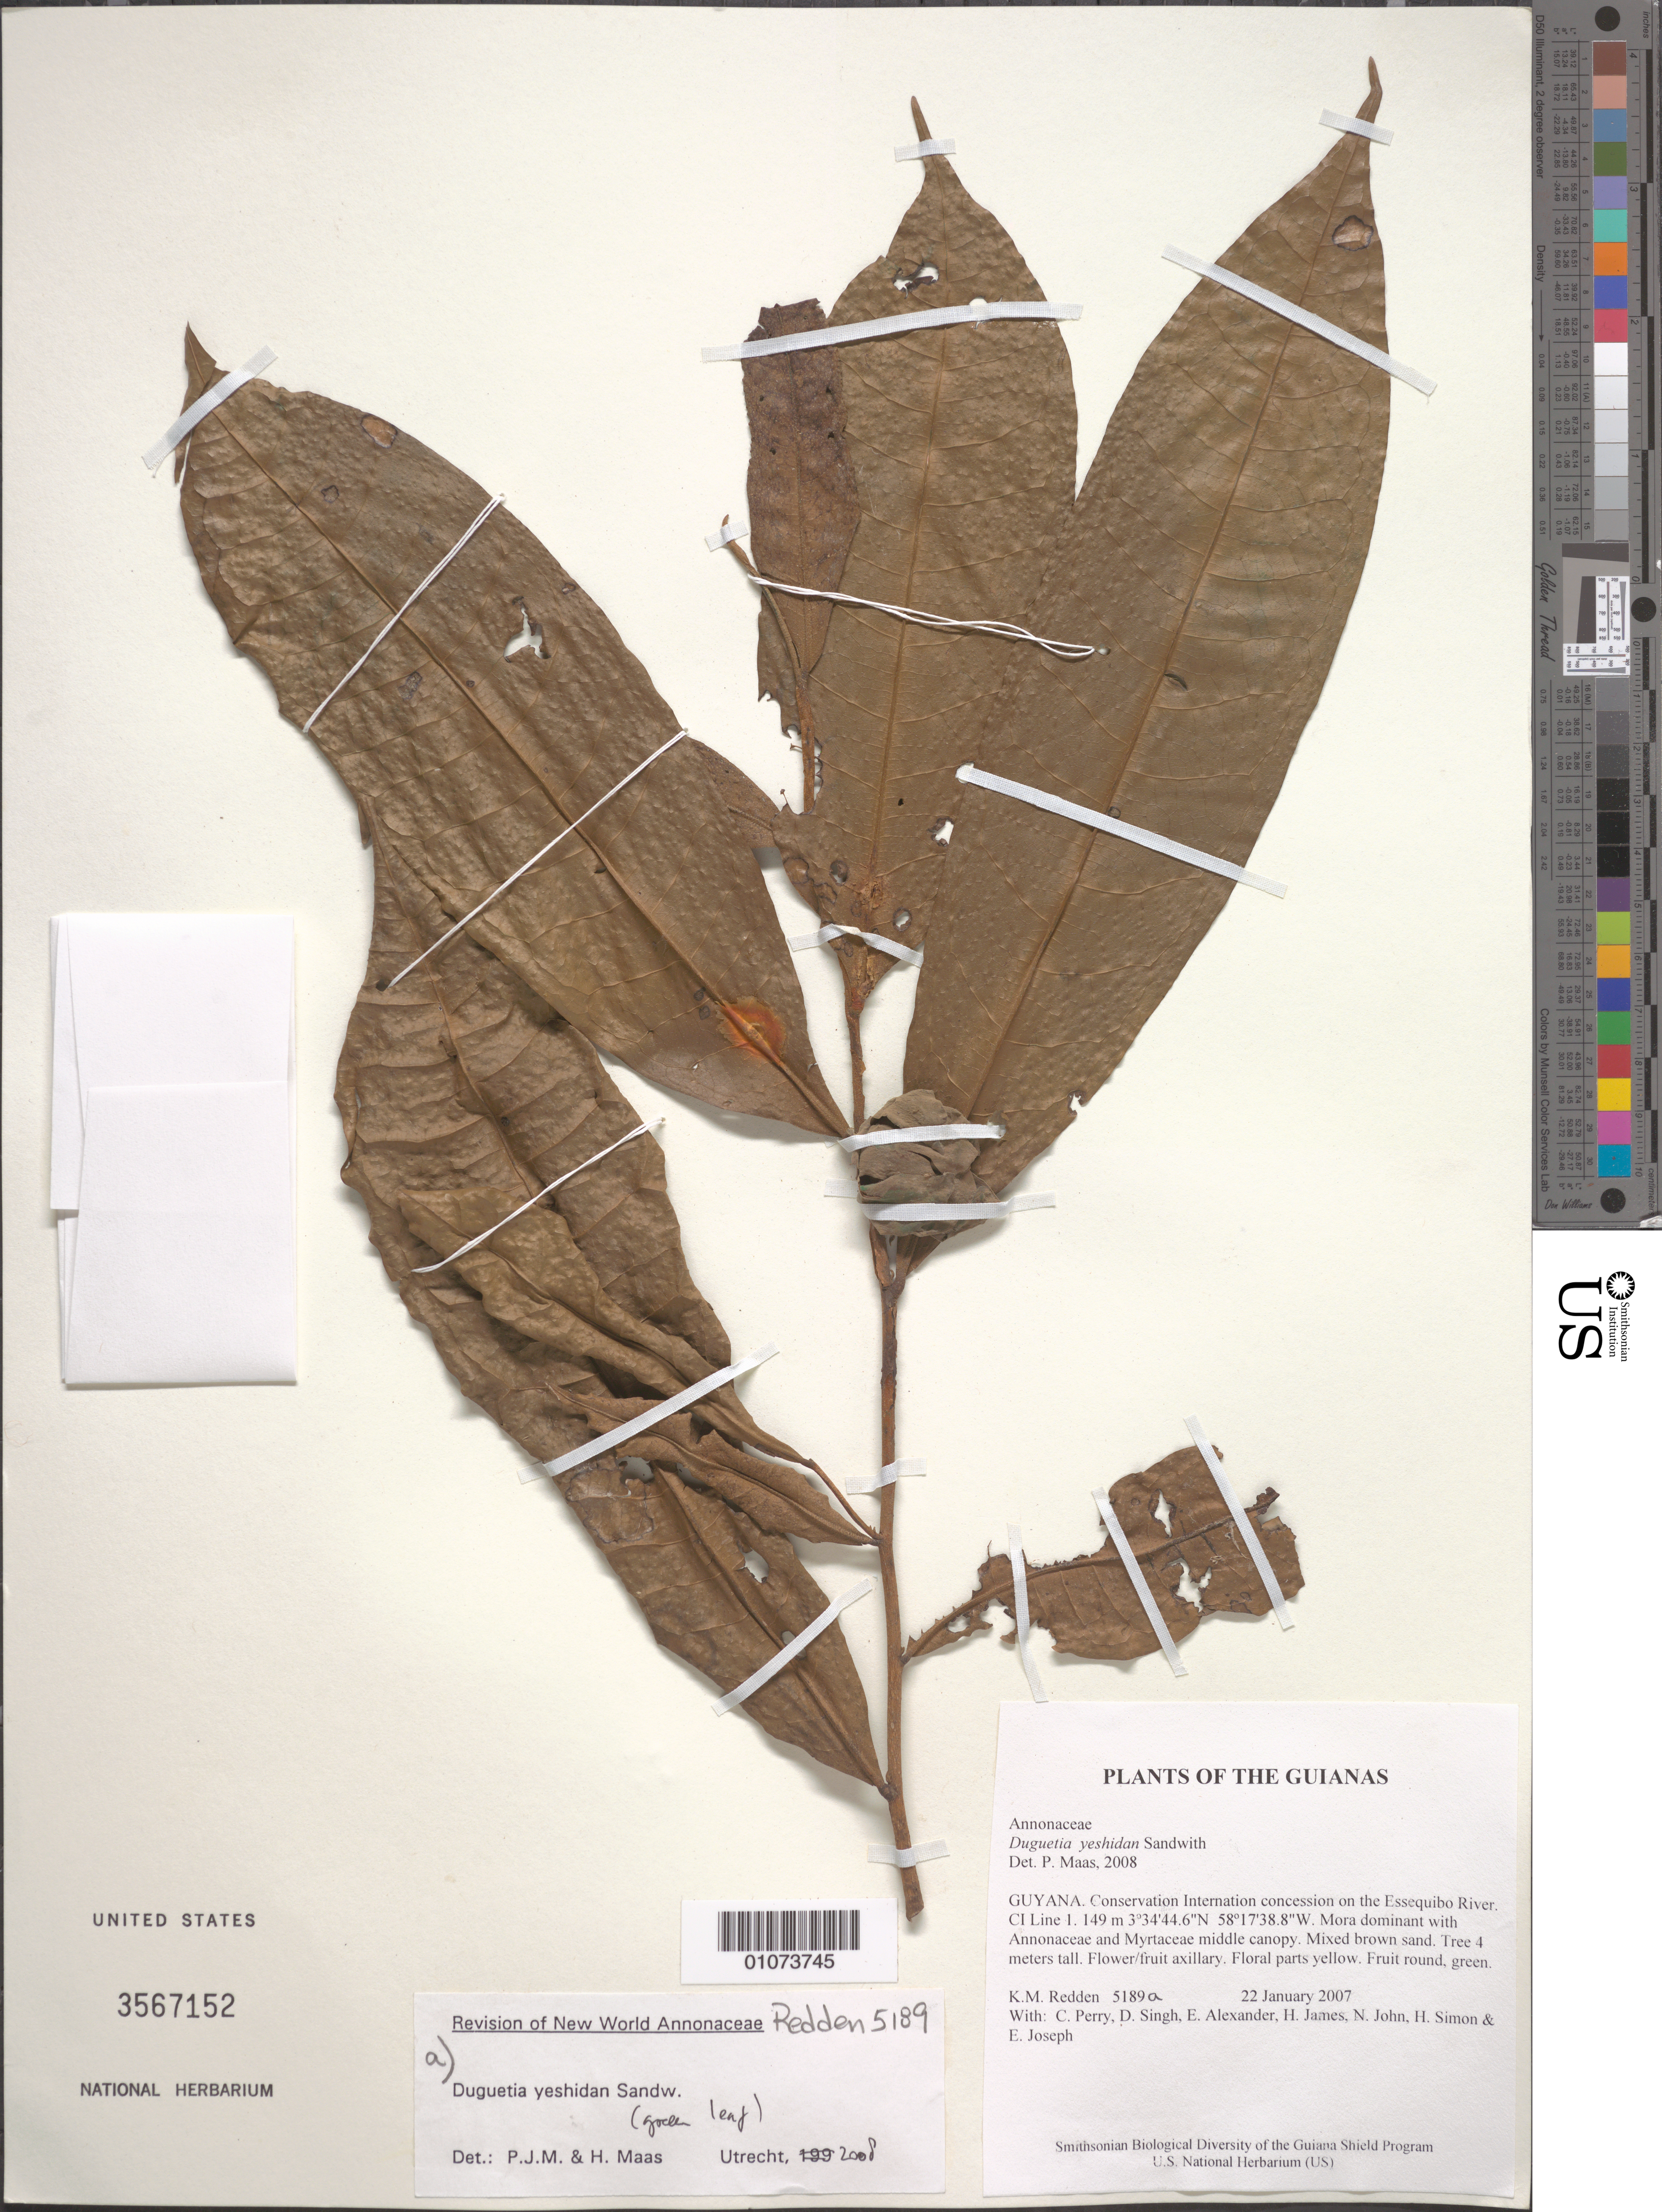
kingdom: Plantae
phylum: Tracheophyta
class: Magnoliopsida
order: Magnoliales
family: Annonaceae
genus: Duguetia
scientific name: Duguetia yeshidan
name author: Sandwith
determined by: Maas, Paul J. M.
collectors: K. M. Redden, C. Perry, D. Singh, E. Alexander, H. James, N. John, H. Simon & E. Joseph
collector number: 5189 A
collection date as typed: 22 January 2007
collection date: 2007-01-22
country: Guyana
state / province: U. Takutu-U. Essequibo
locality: Conservation International concession on the Essequibo River. CI Line 1.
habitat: Mora dominant with Annonaceae and Myrtaceae middle canopy. Mixed brown sand.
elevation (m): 149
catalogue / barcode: US 3567152